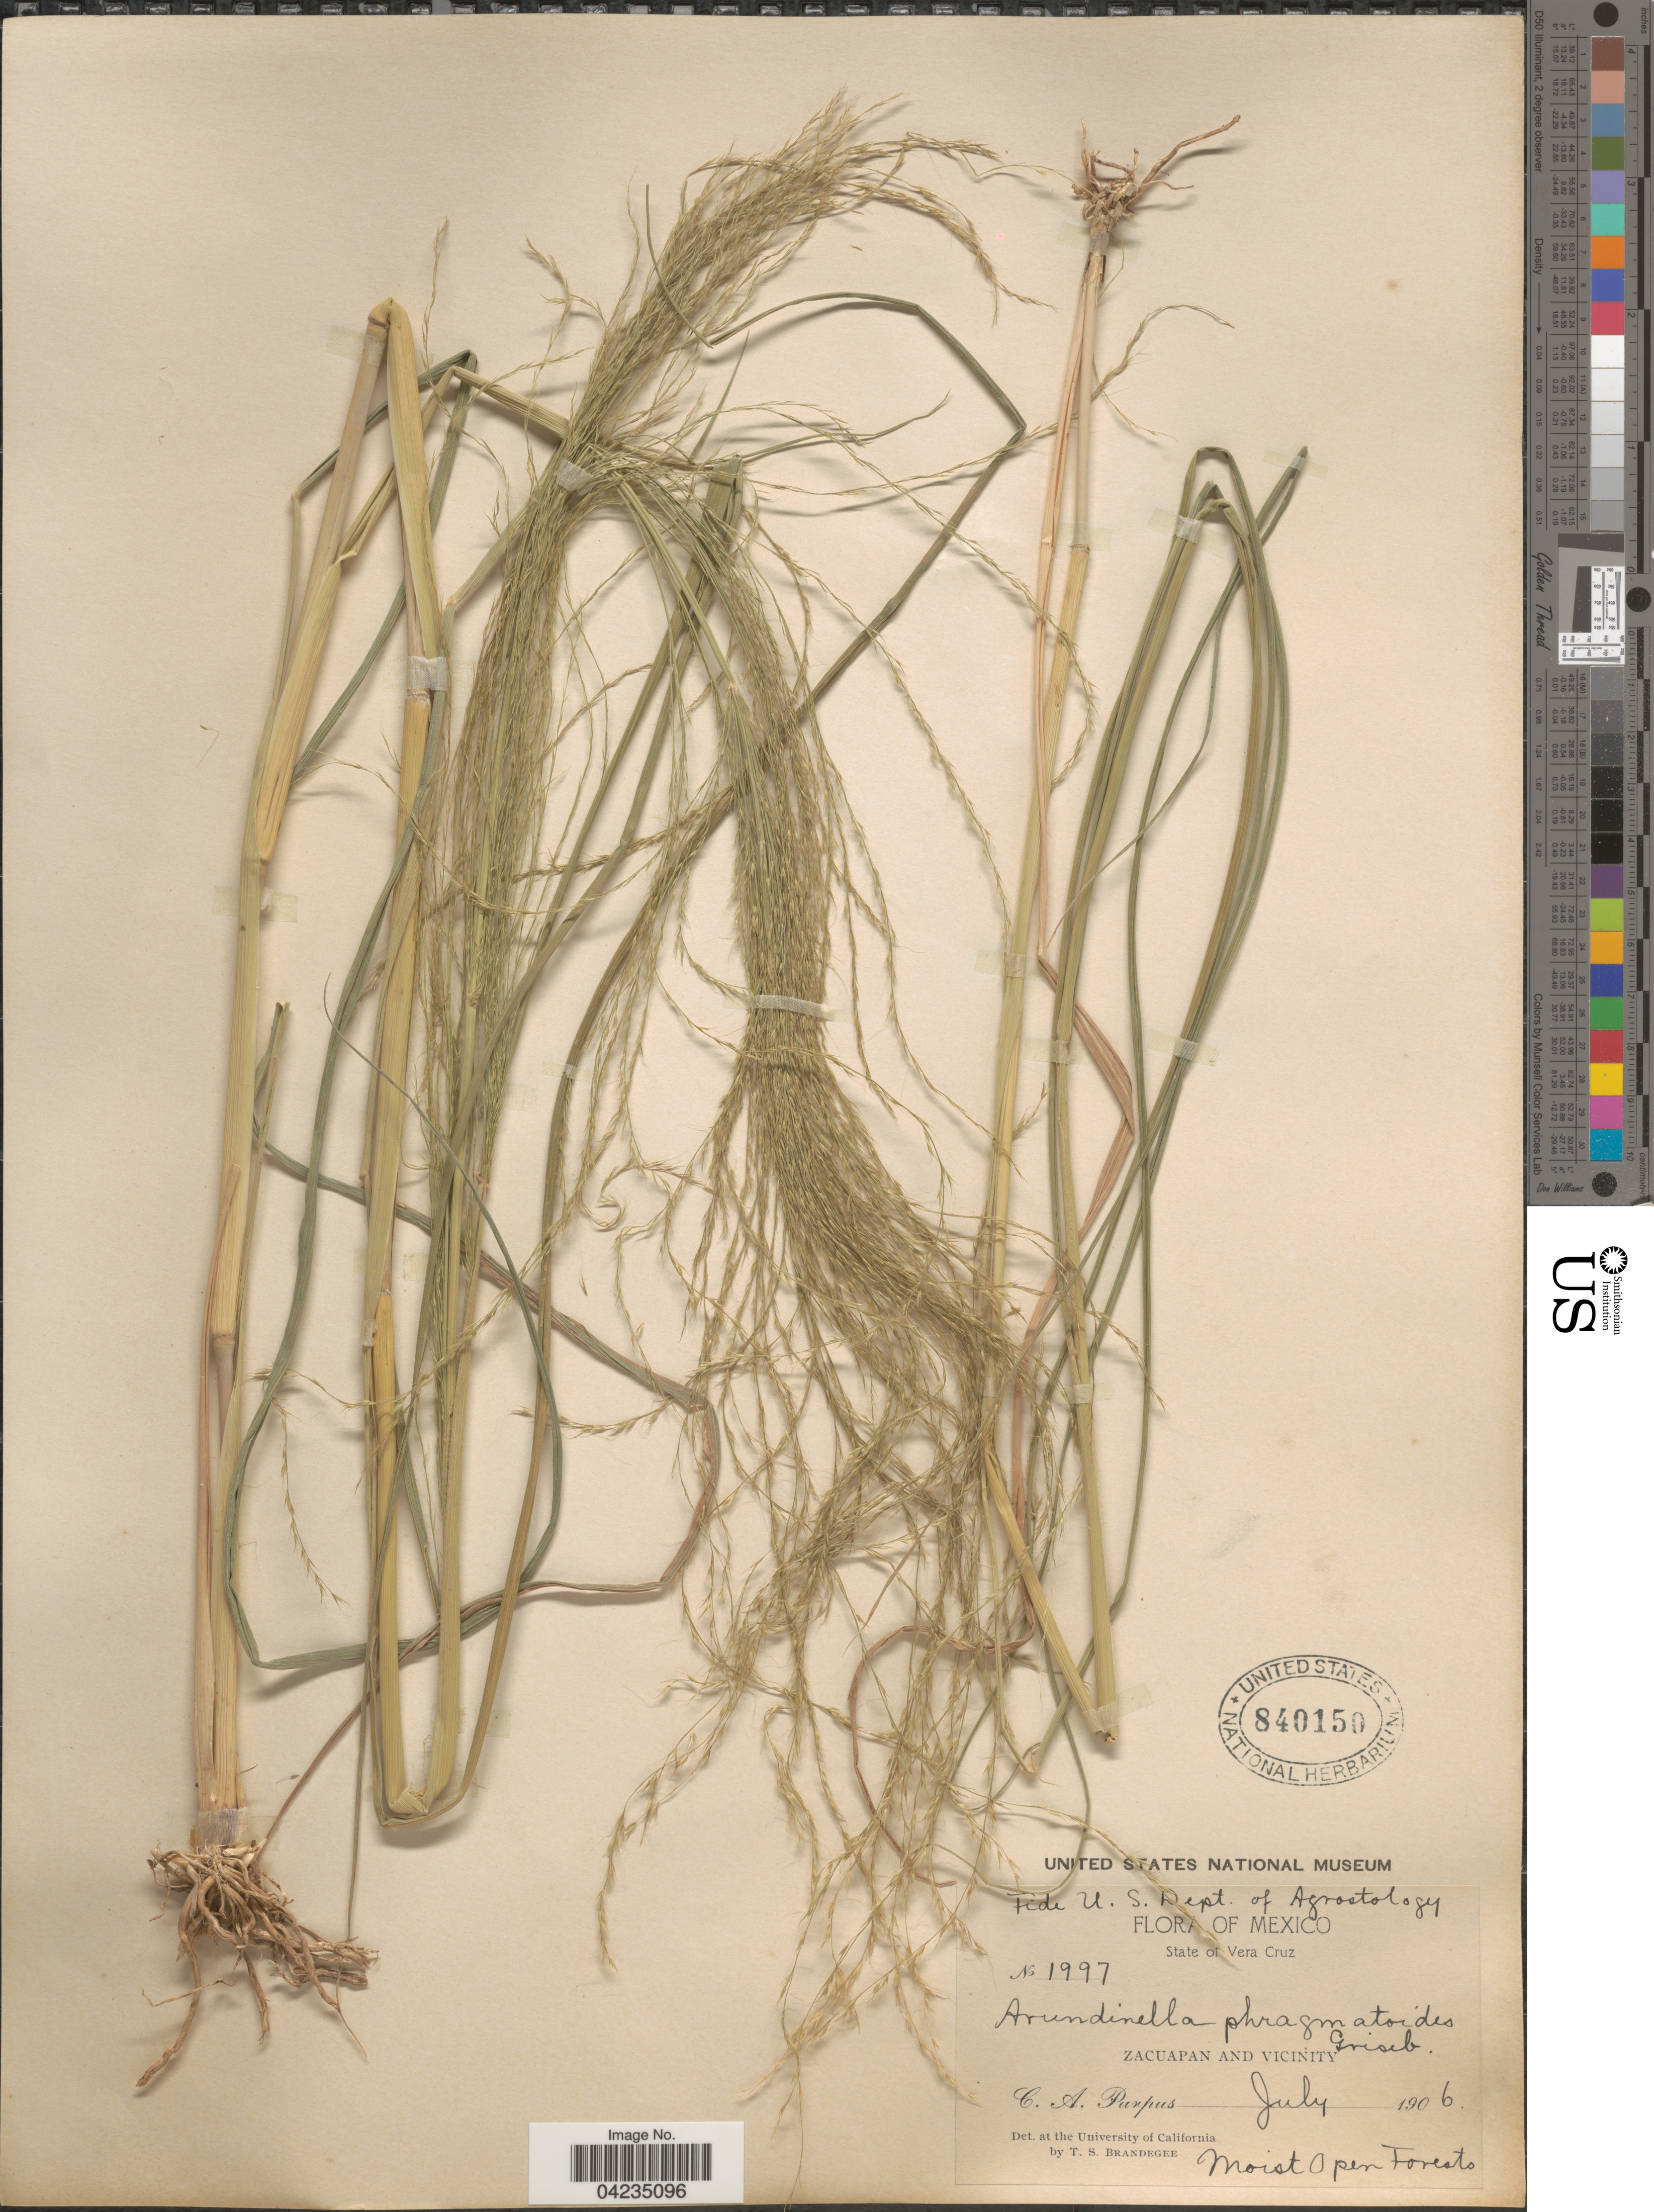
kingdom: Plantae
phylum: Tracheophyta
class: Liliopsida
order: Poales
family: Poaceae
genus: Arundinella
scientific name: Arundinella deppeana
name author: Nees ex Steud.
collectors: C. A. Purpus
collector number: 1997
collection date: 1906-07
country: Mexico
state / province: Veracruz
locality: State of Vera Cruz. Zacuapan and vicinity.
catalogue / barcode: US 840150